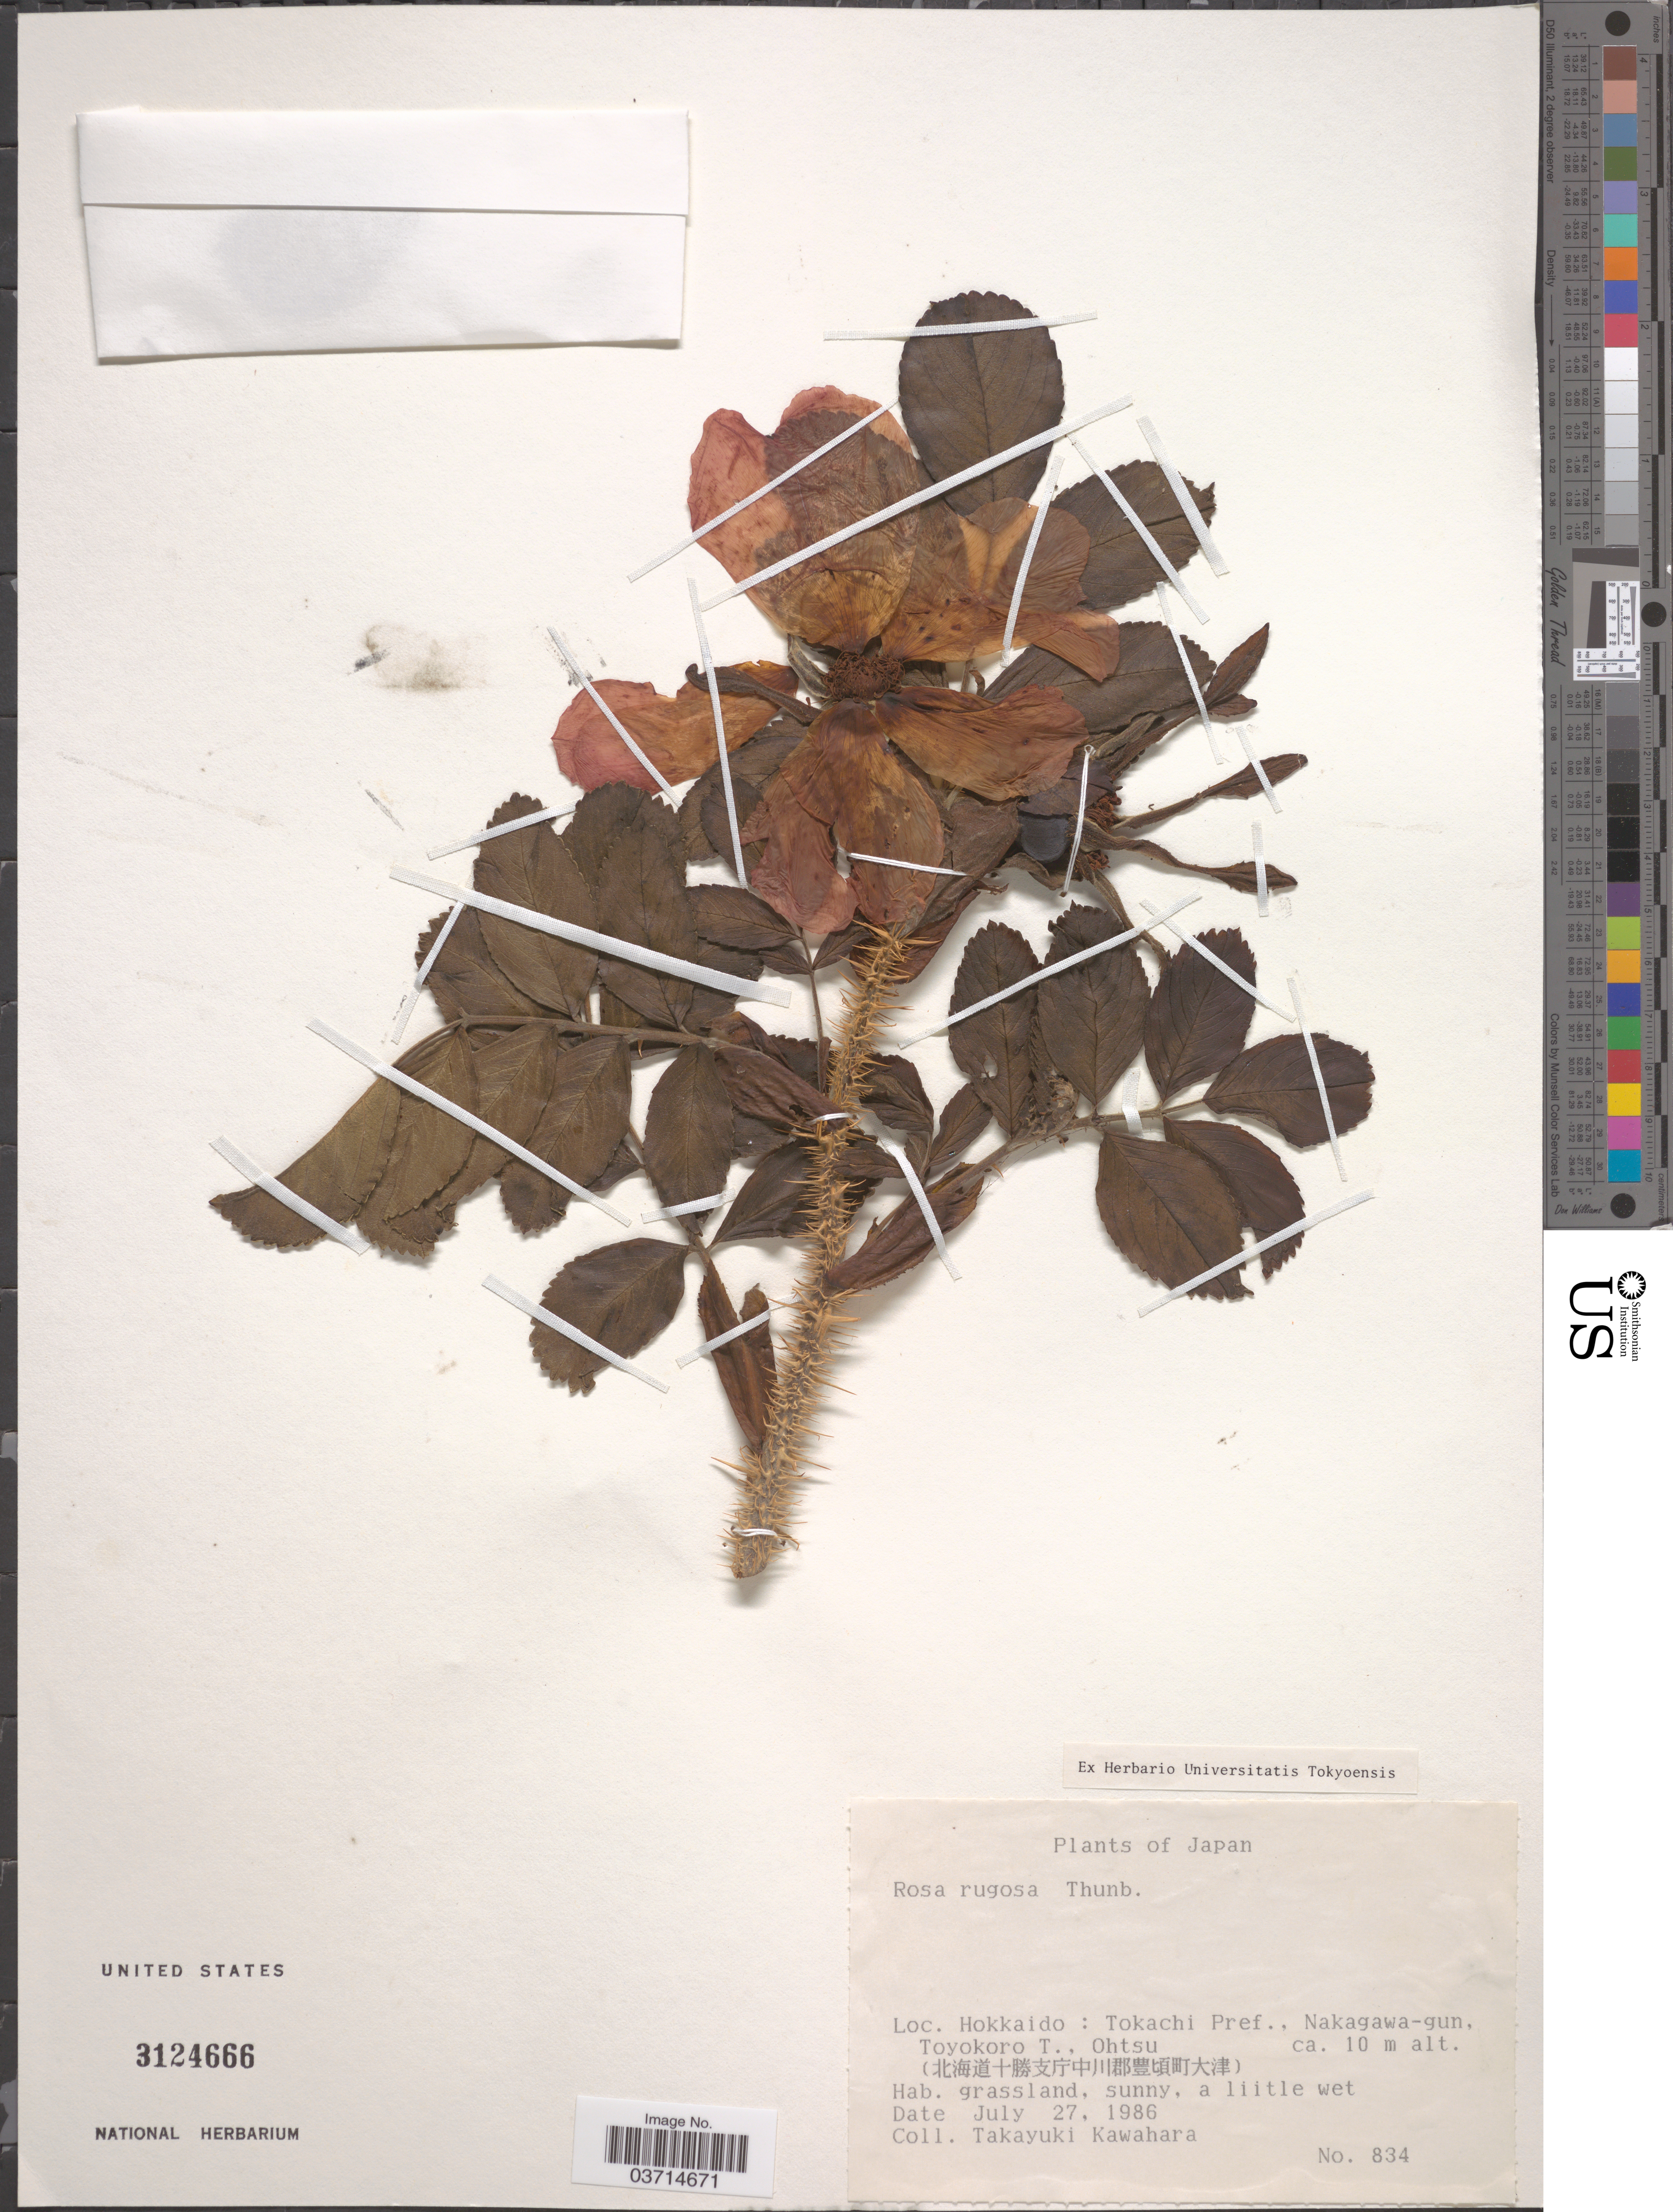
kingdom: Plantae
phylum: Tracheophyta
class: Magnoliopsida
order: Rosales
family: Rosaceae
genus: Rosa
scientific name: Rosa rugosa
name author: Thunb.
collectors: T. Kawahara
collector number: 834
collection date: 1986-07-27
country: Japan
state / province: Hokkaidō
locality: Tokachi Pref., Nakagawa-gun, Toyokoro T., Ohtsu. (X)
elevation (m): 10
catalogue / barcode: US 3124666